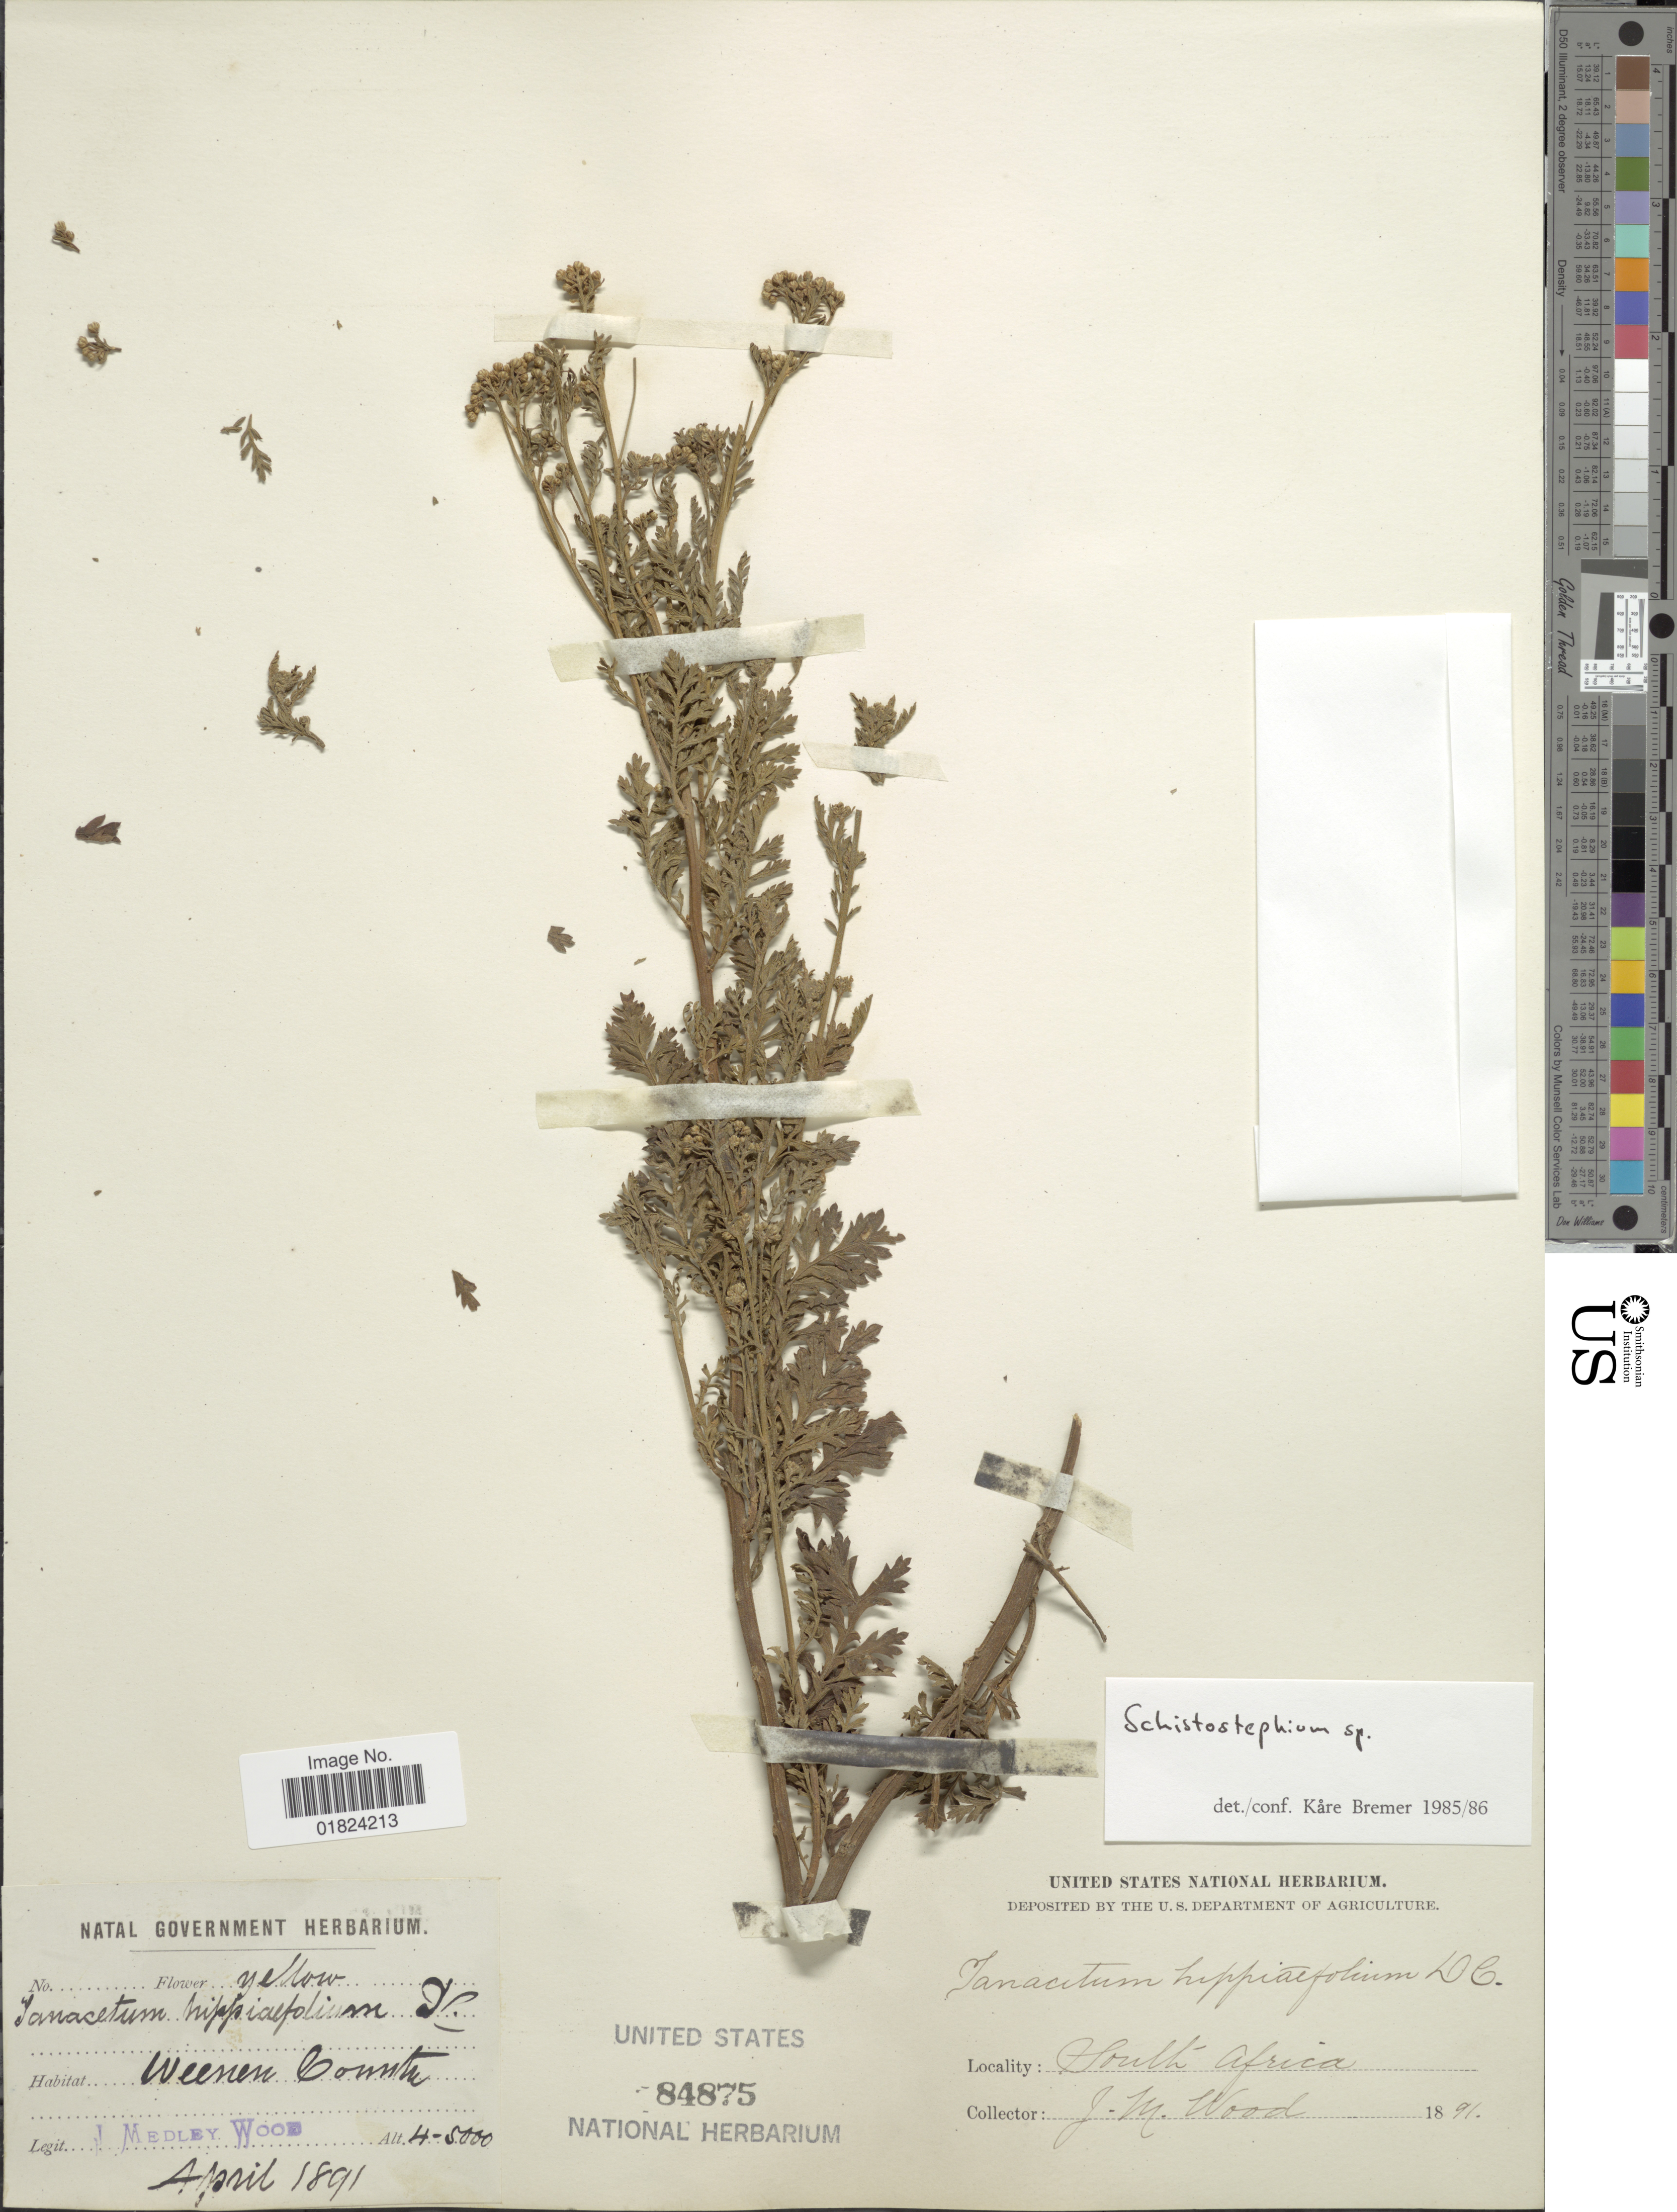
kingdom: Plantae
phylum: Tracheophyta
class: Magnoliopsida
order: Asterales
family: Asteraceae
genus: Schistostephium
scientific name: Schistostephium sp.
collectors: J. Medley Wood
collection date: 1891-04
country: South Africa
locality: Weenen Comte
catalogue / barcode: US 84875